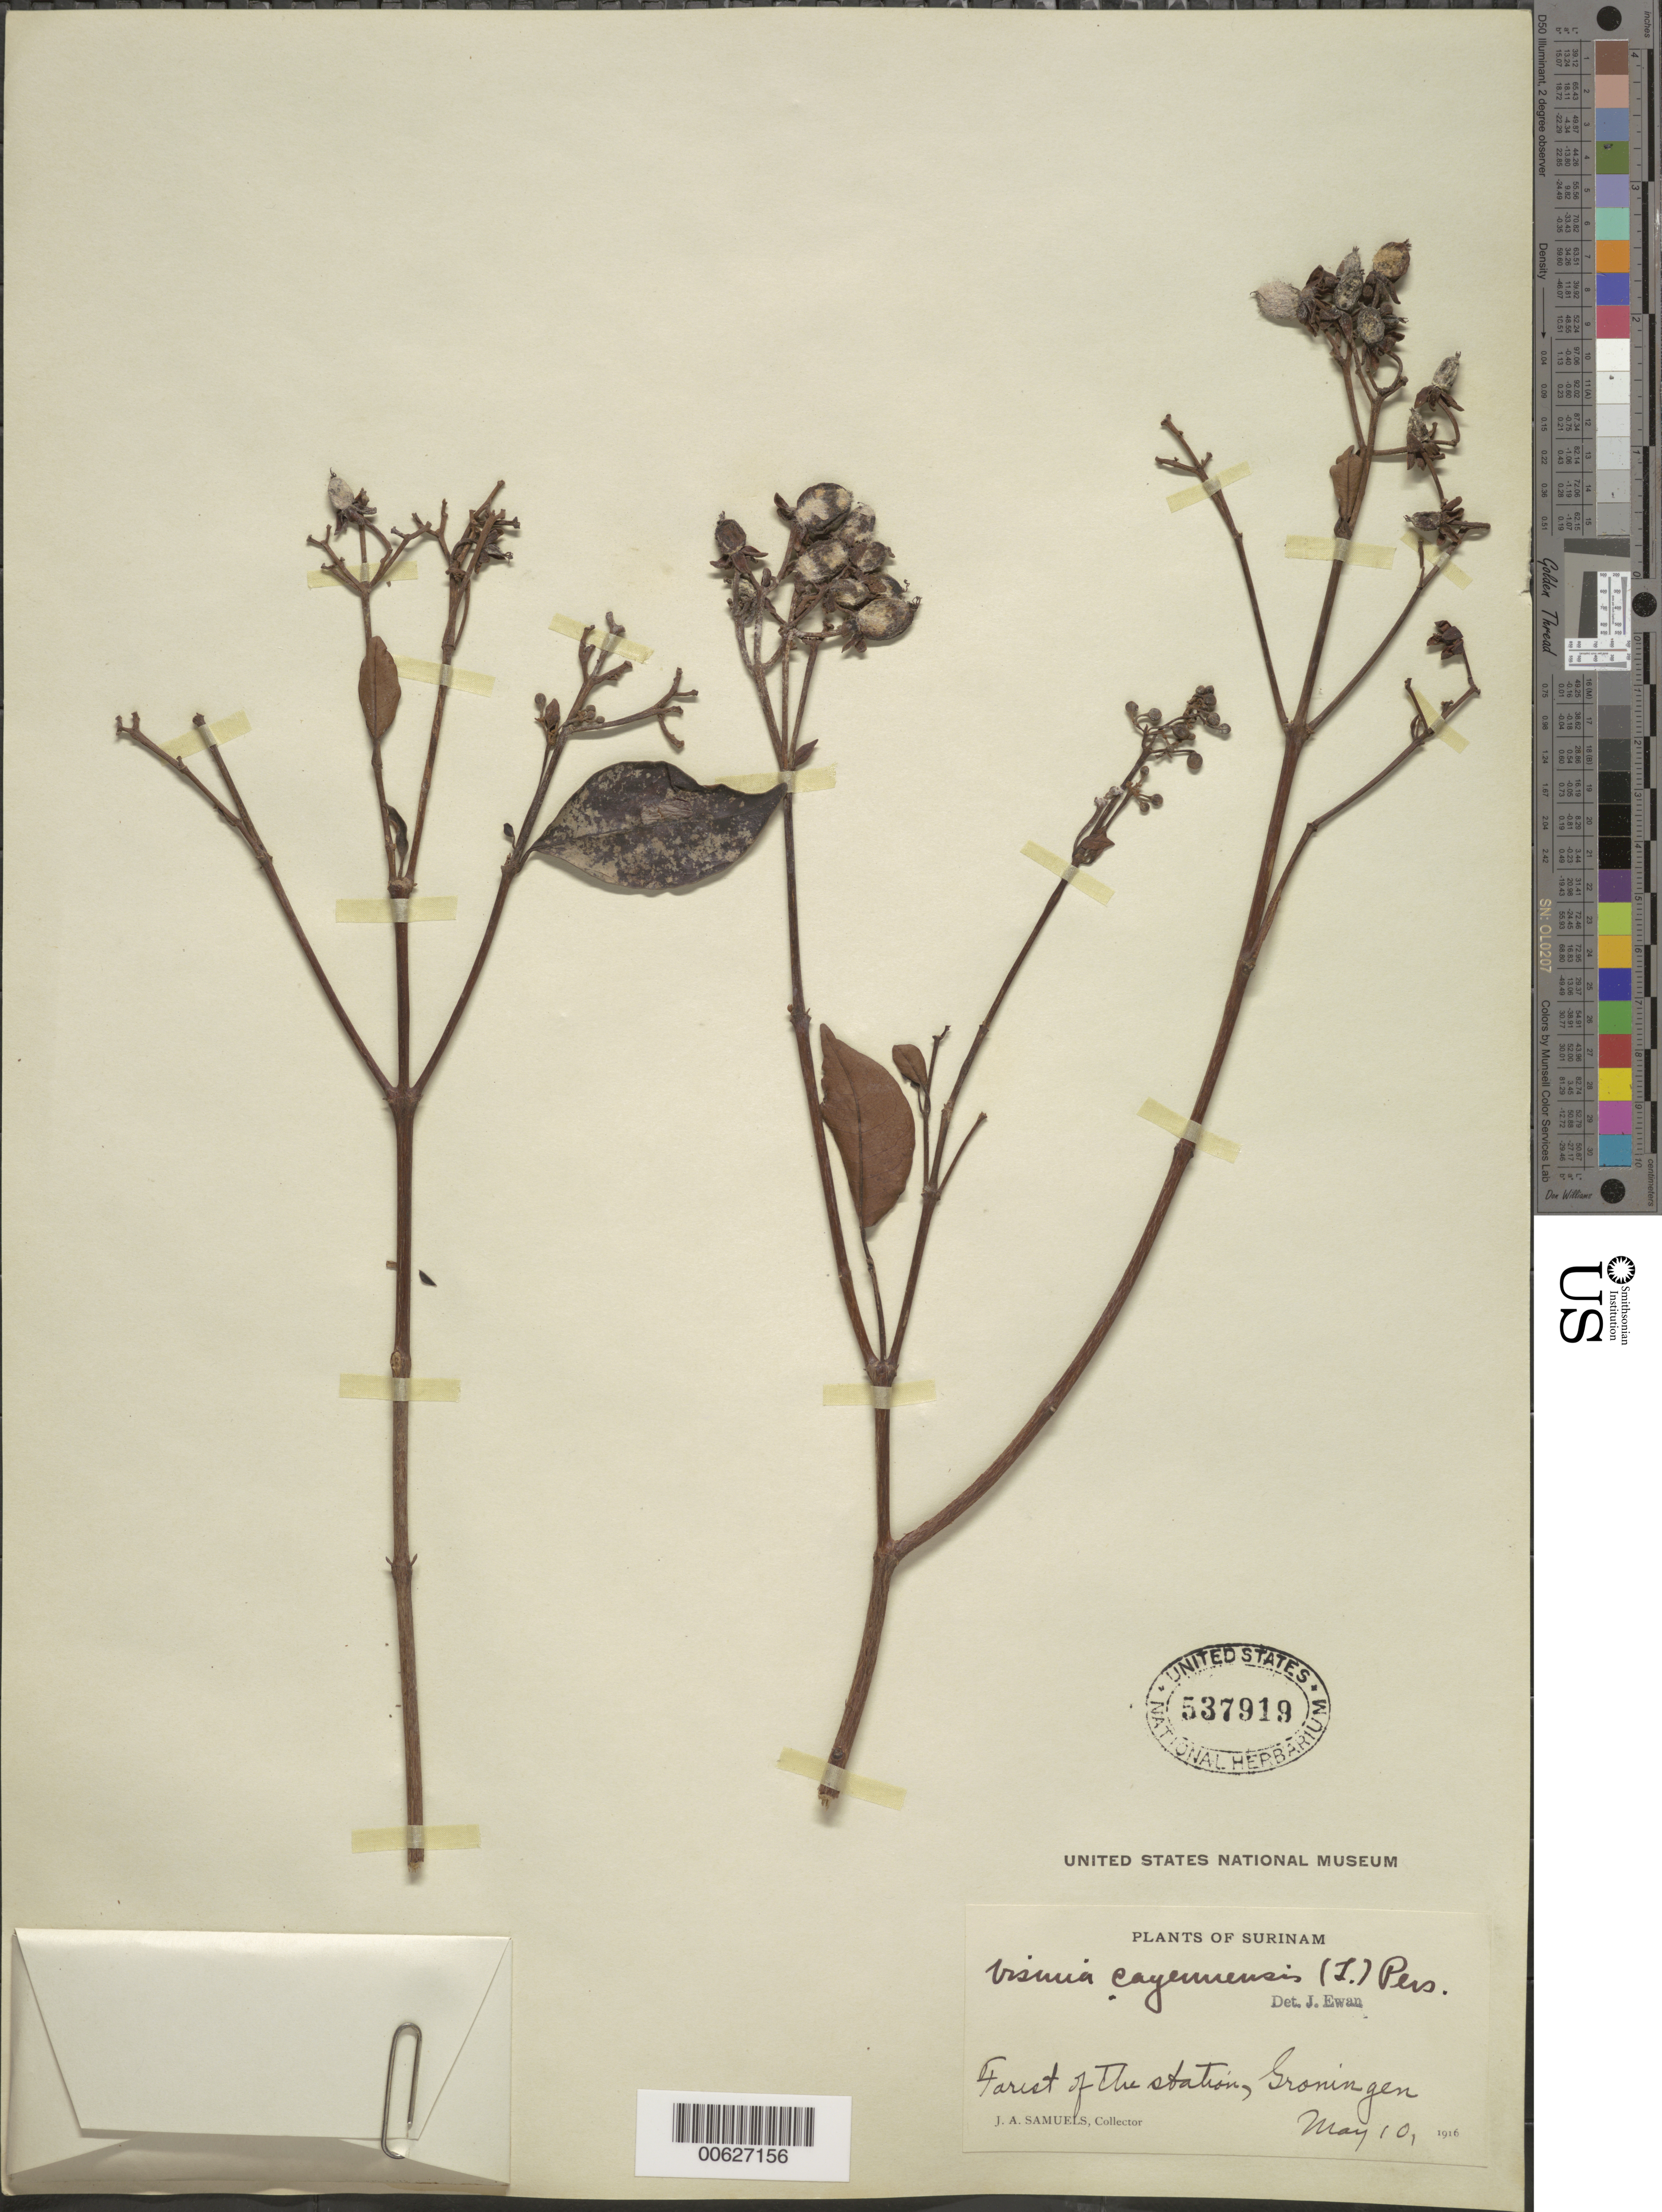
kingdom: Plantae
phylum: Tracheophyta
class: Magnoliopsida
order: Malpighiales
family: Hypericaceae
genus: Vismia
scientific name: Vismia cayennensis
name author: (Jacq.) Pers.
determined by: Ewan, J. A.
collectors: J. A. Samuels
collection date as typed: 10-May-16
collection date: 1916-05-10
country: Suriname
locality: Groningen Station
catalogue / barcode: US 537919